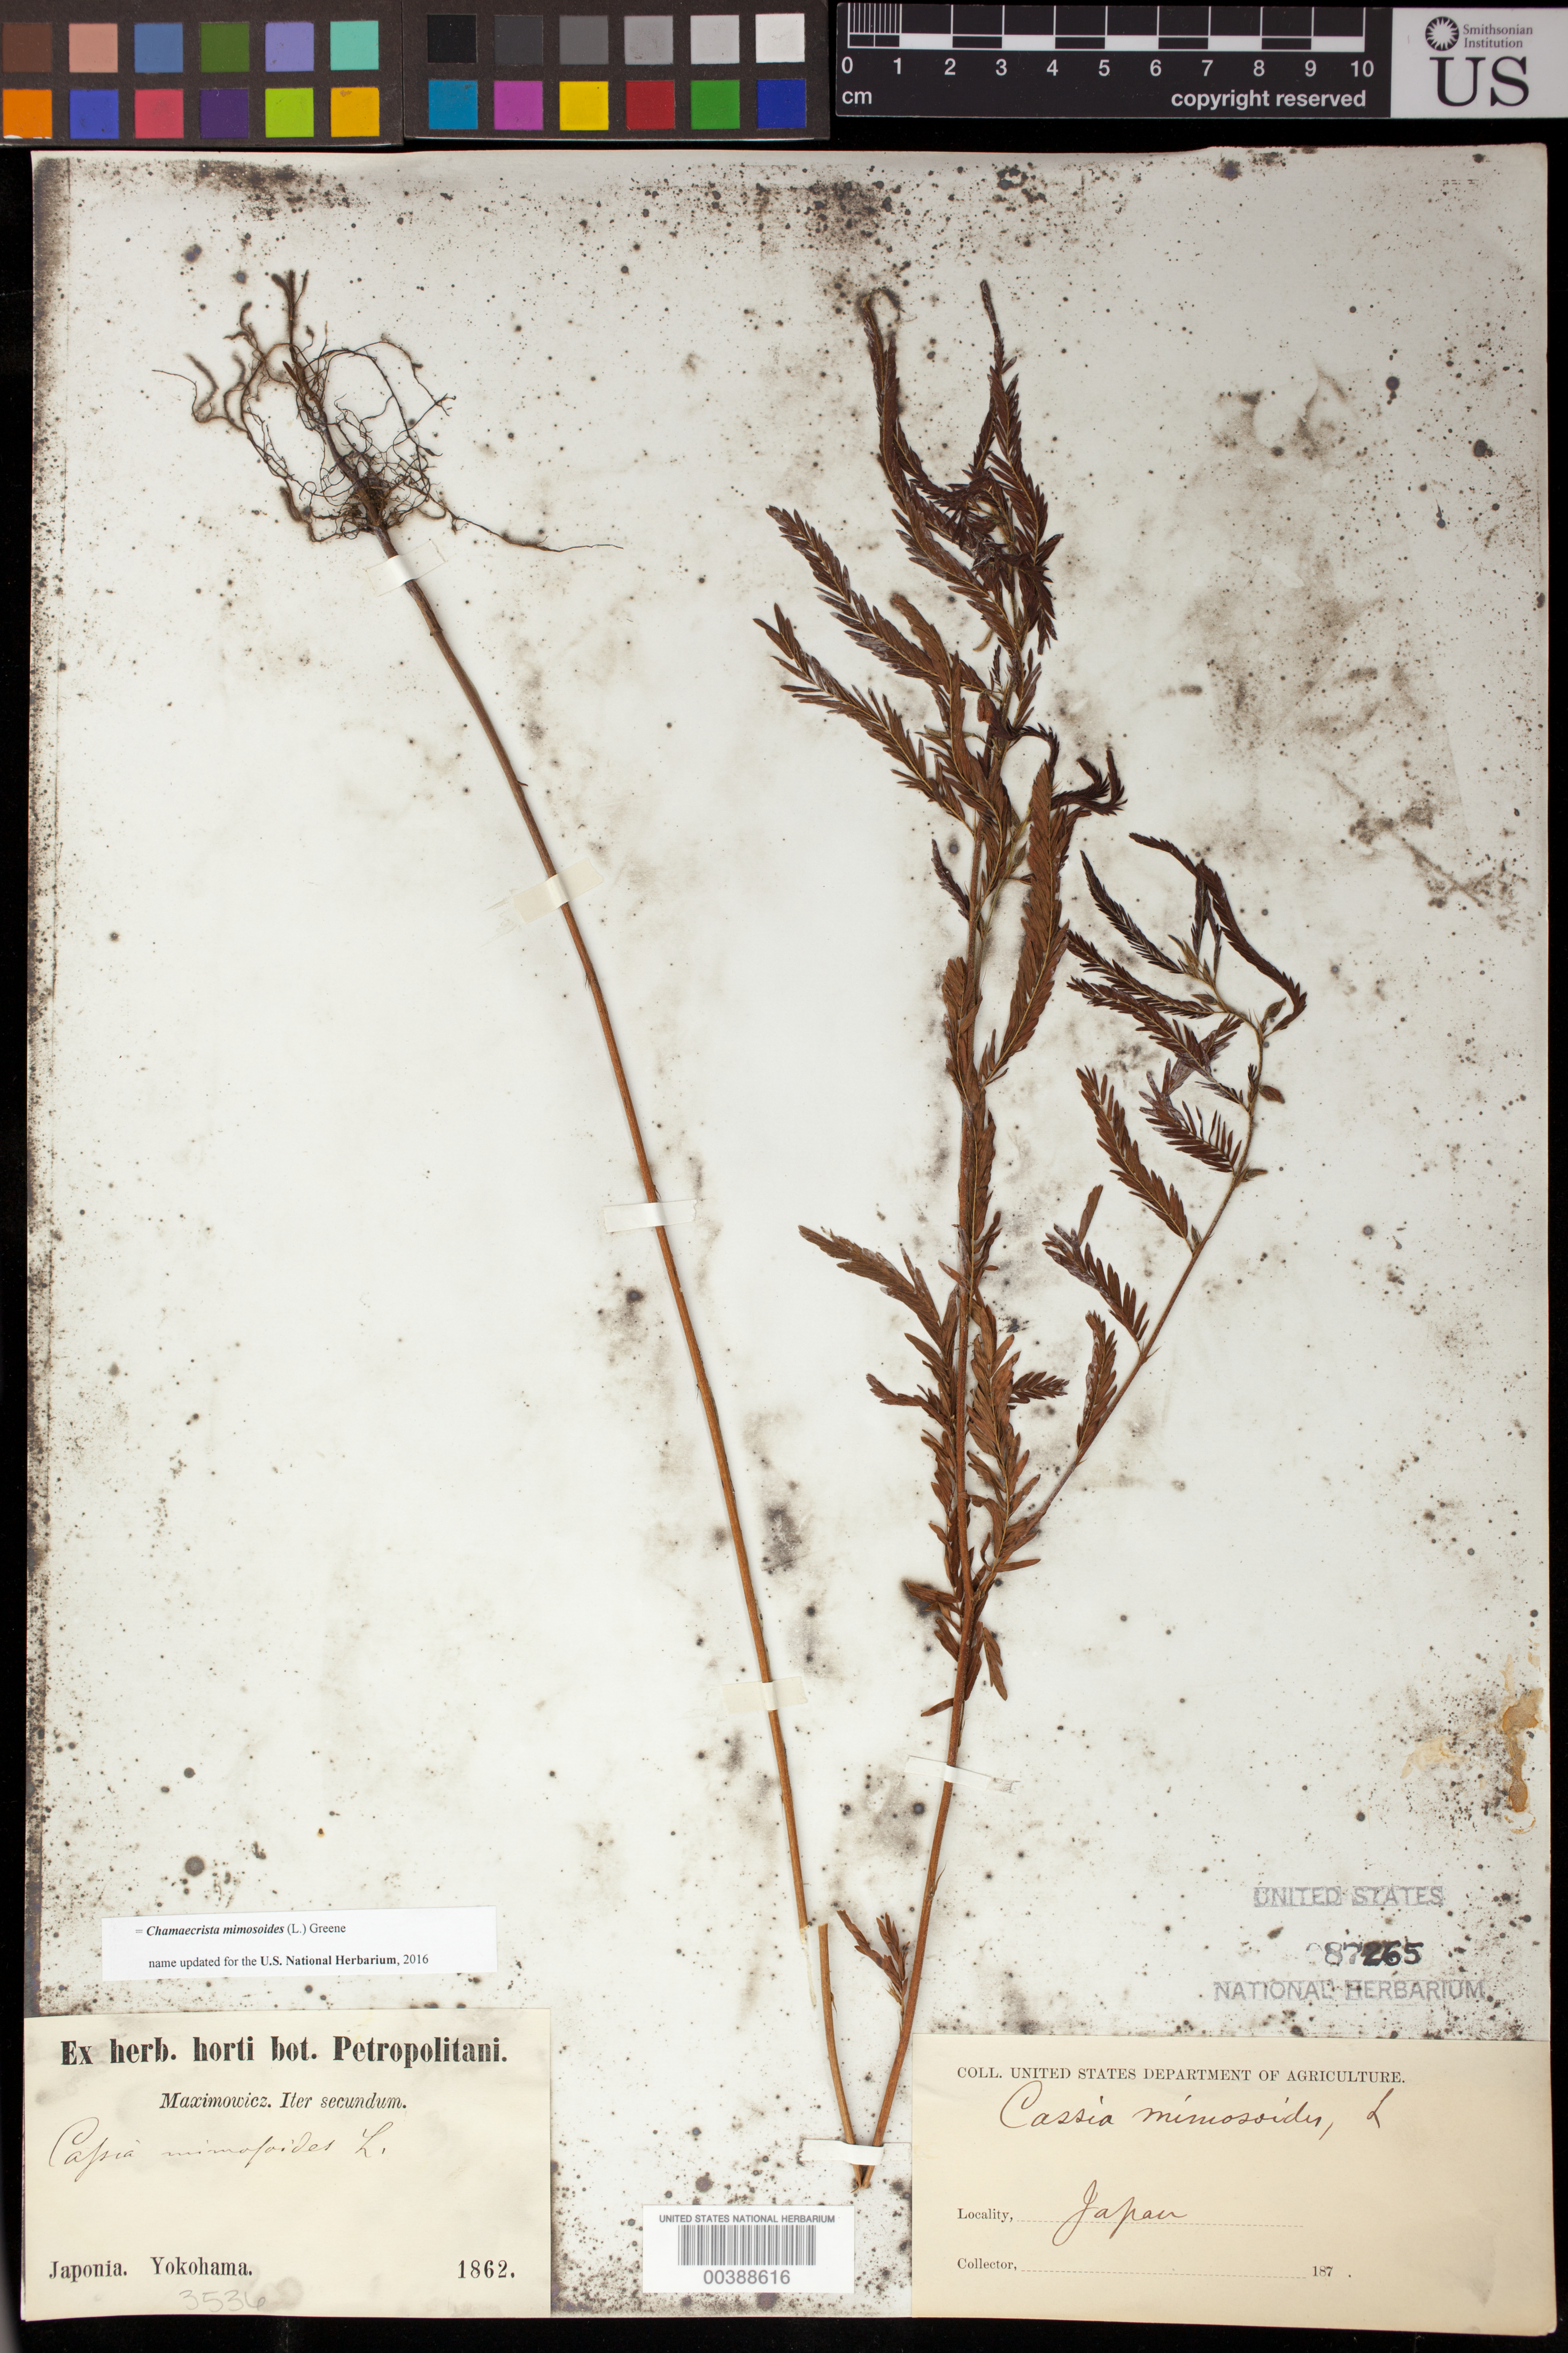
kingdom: Plantae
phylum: Tracheophyta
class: Magnoliopsida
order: Fabales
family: Fabaceae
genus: Chamaecrista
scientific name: Chamaecrista mimosoides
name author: (L.) Greene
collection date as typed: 1862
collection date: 1862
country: Japan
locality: Yokohama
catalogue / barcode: US 87265